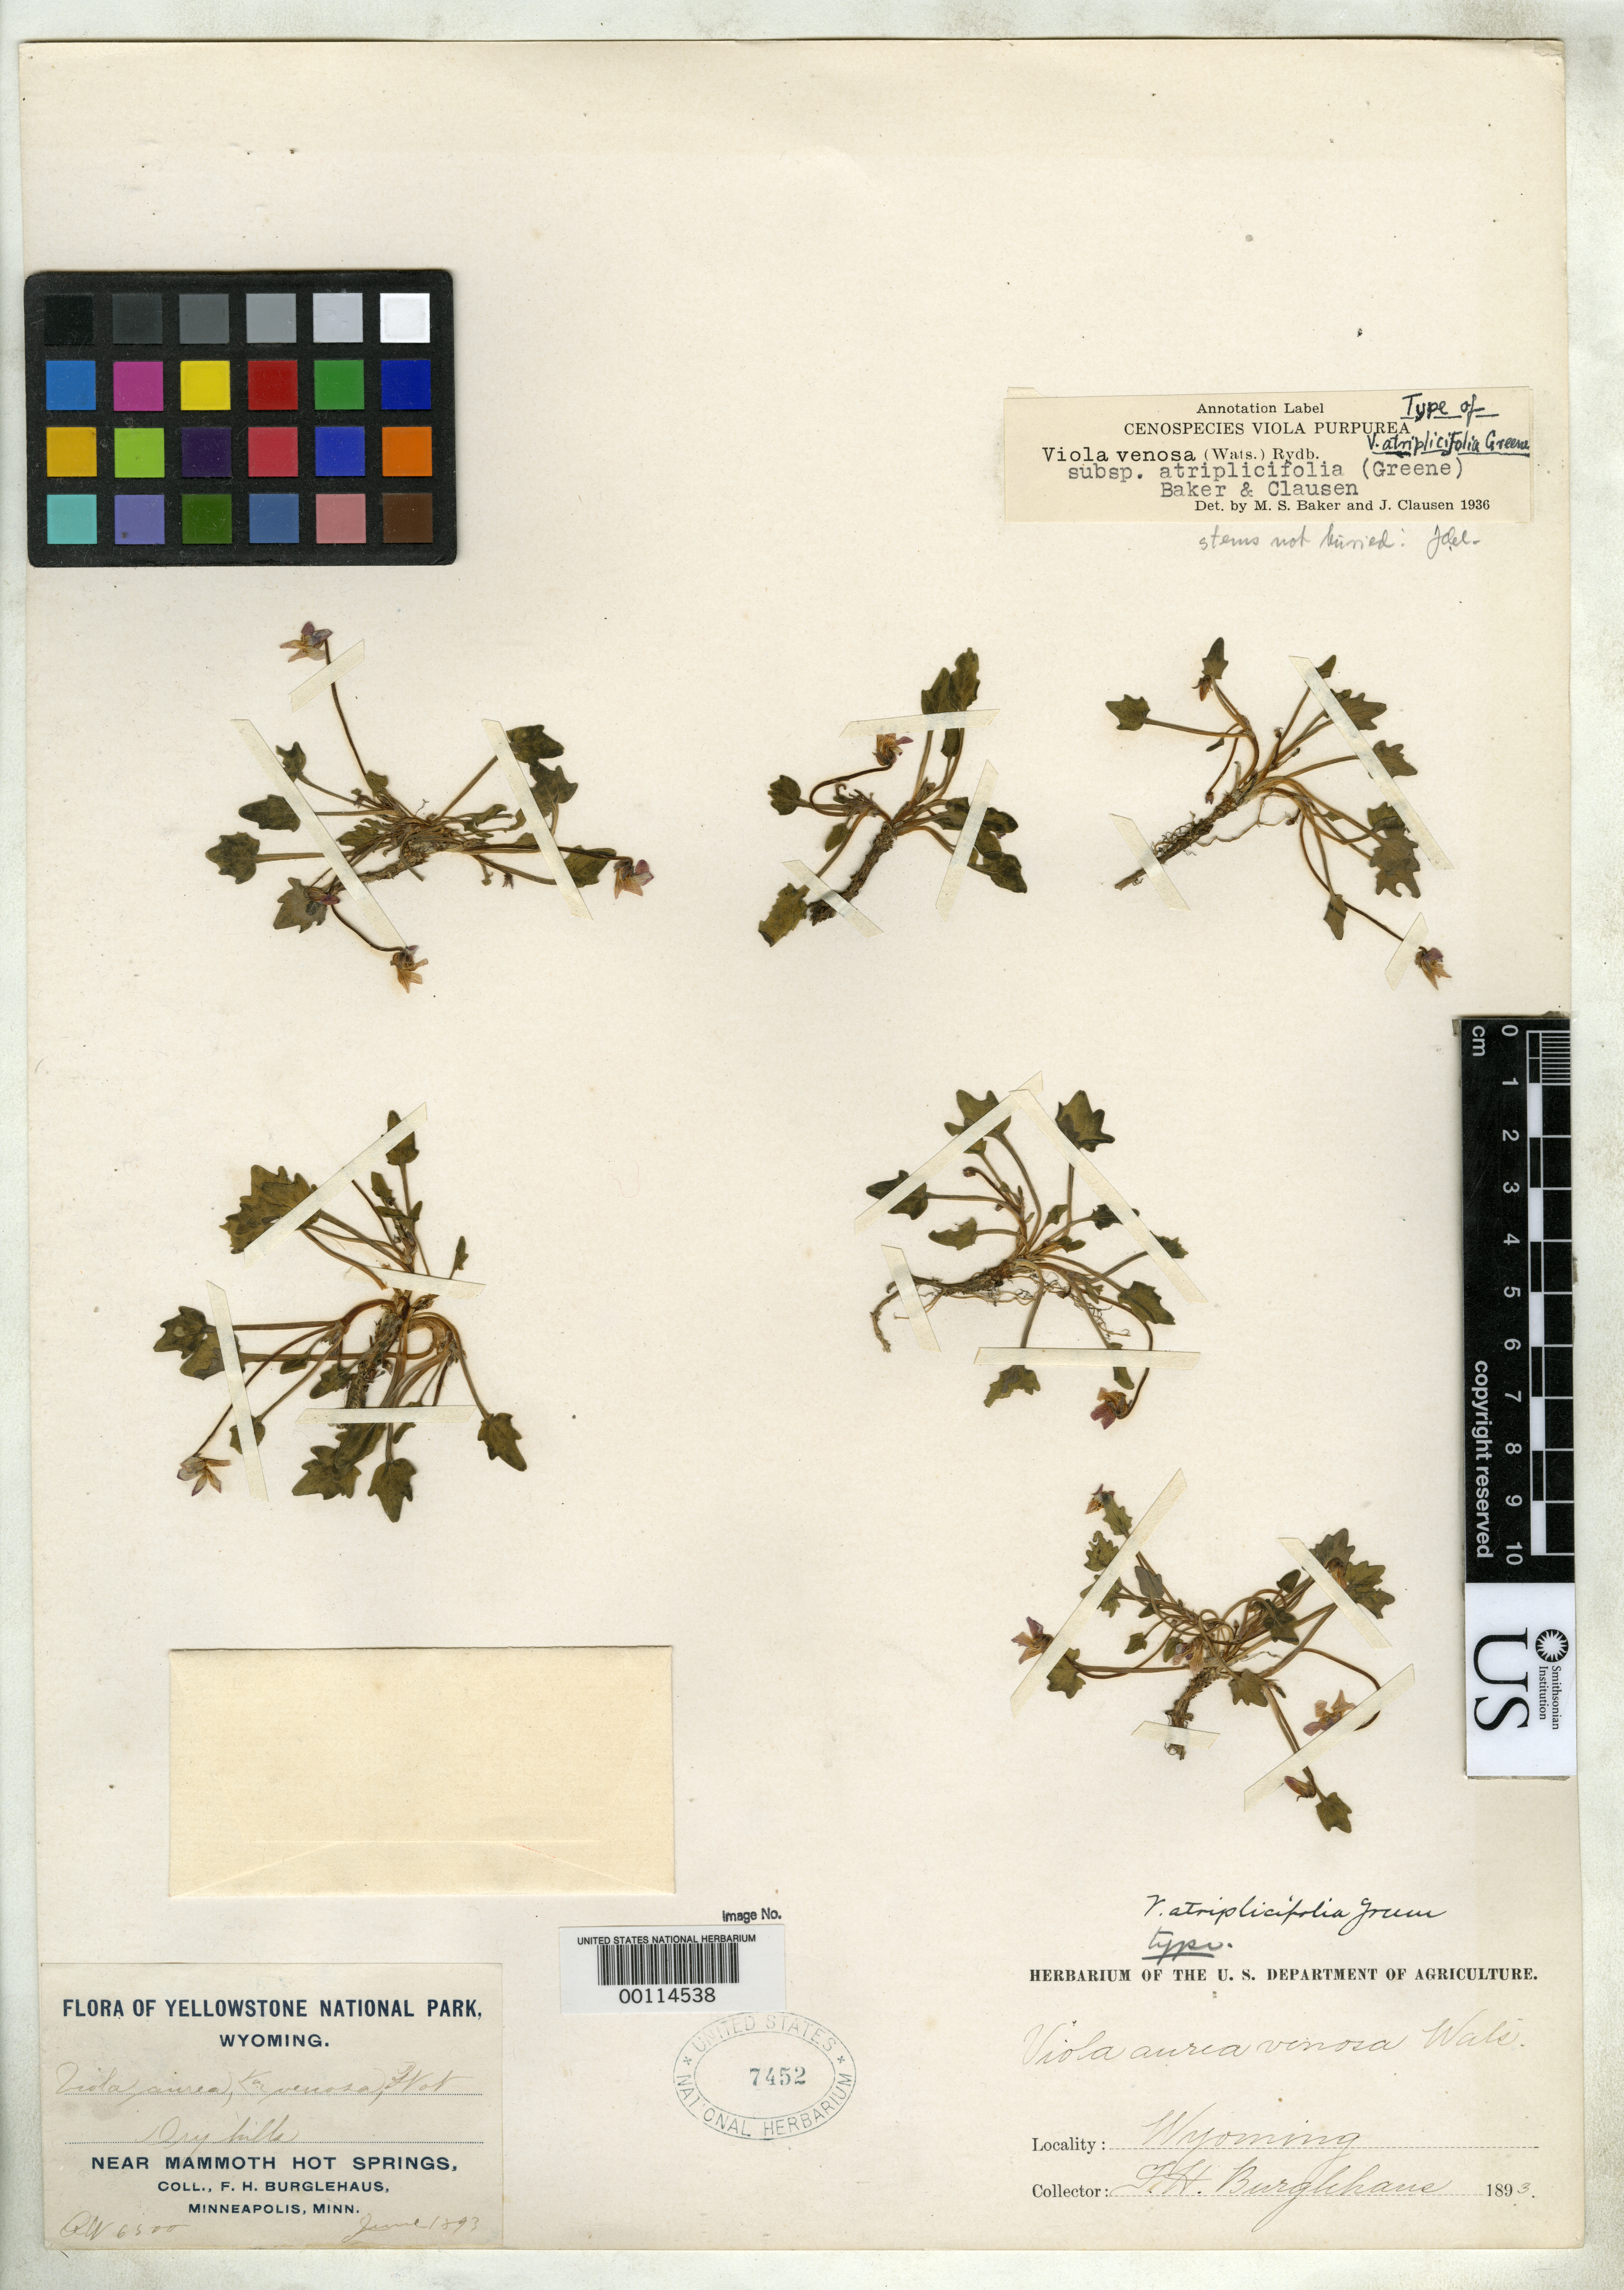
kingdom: Plantae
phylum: Tracheophyta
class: Magnoliopsida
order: Malpighiales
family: Violaceae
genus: Viola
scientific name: Viola atriplicifolia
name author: Greene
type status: Isotype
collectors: F. Burglehaus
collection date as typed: Jun 1893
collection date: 1893-06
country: United States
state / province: Wyoming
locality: Near Mammoth Hot Springs.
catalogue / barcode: US 7452